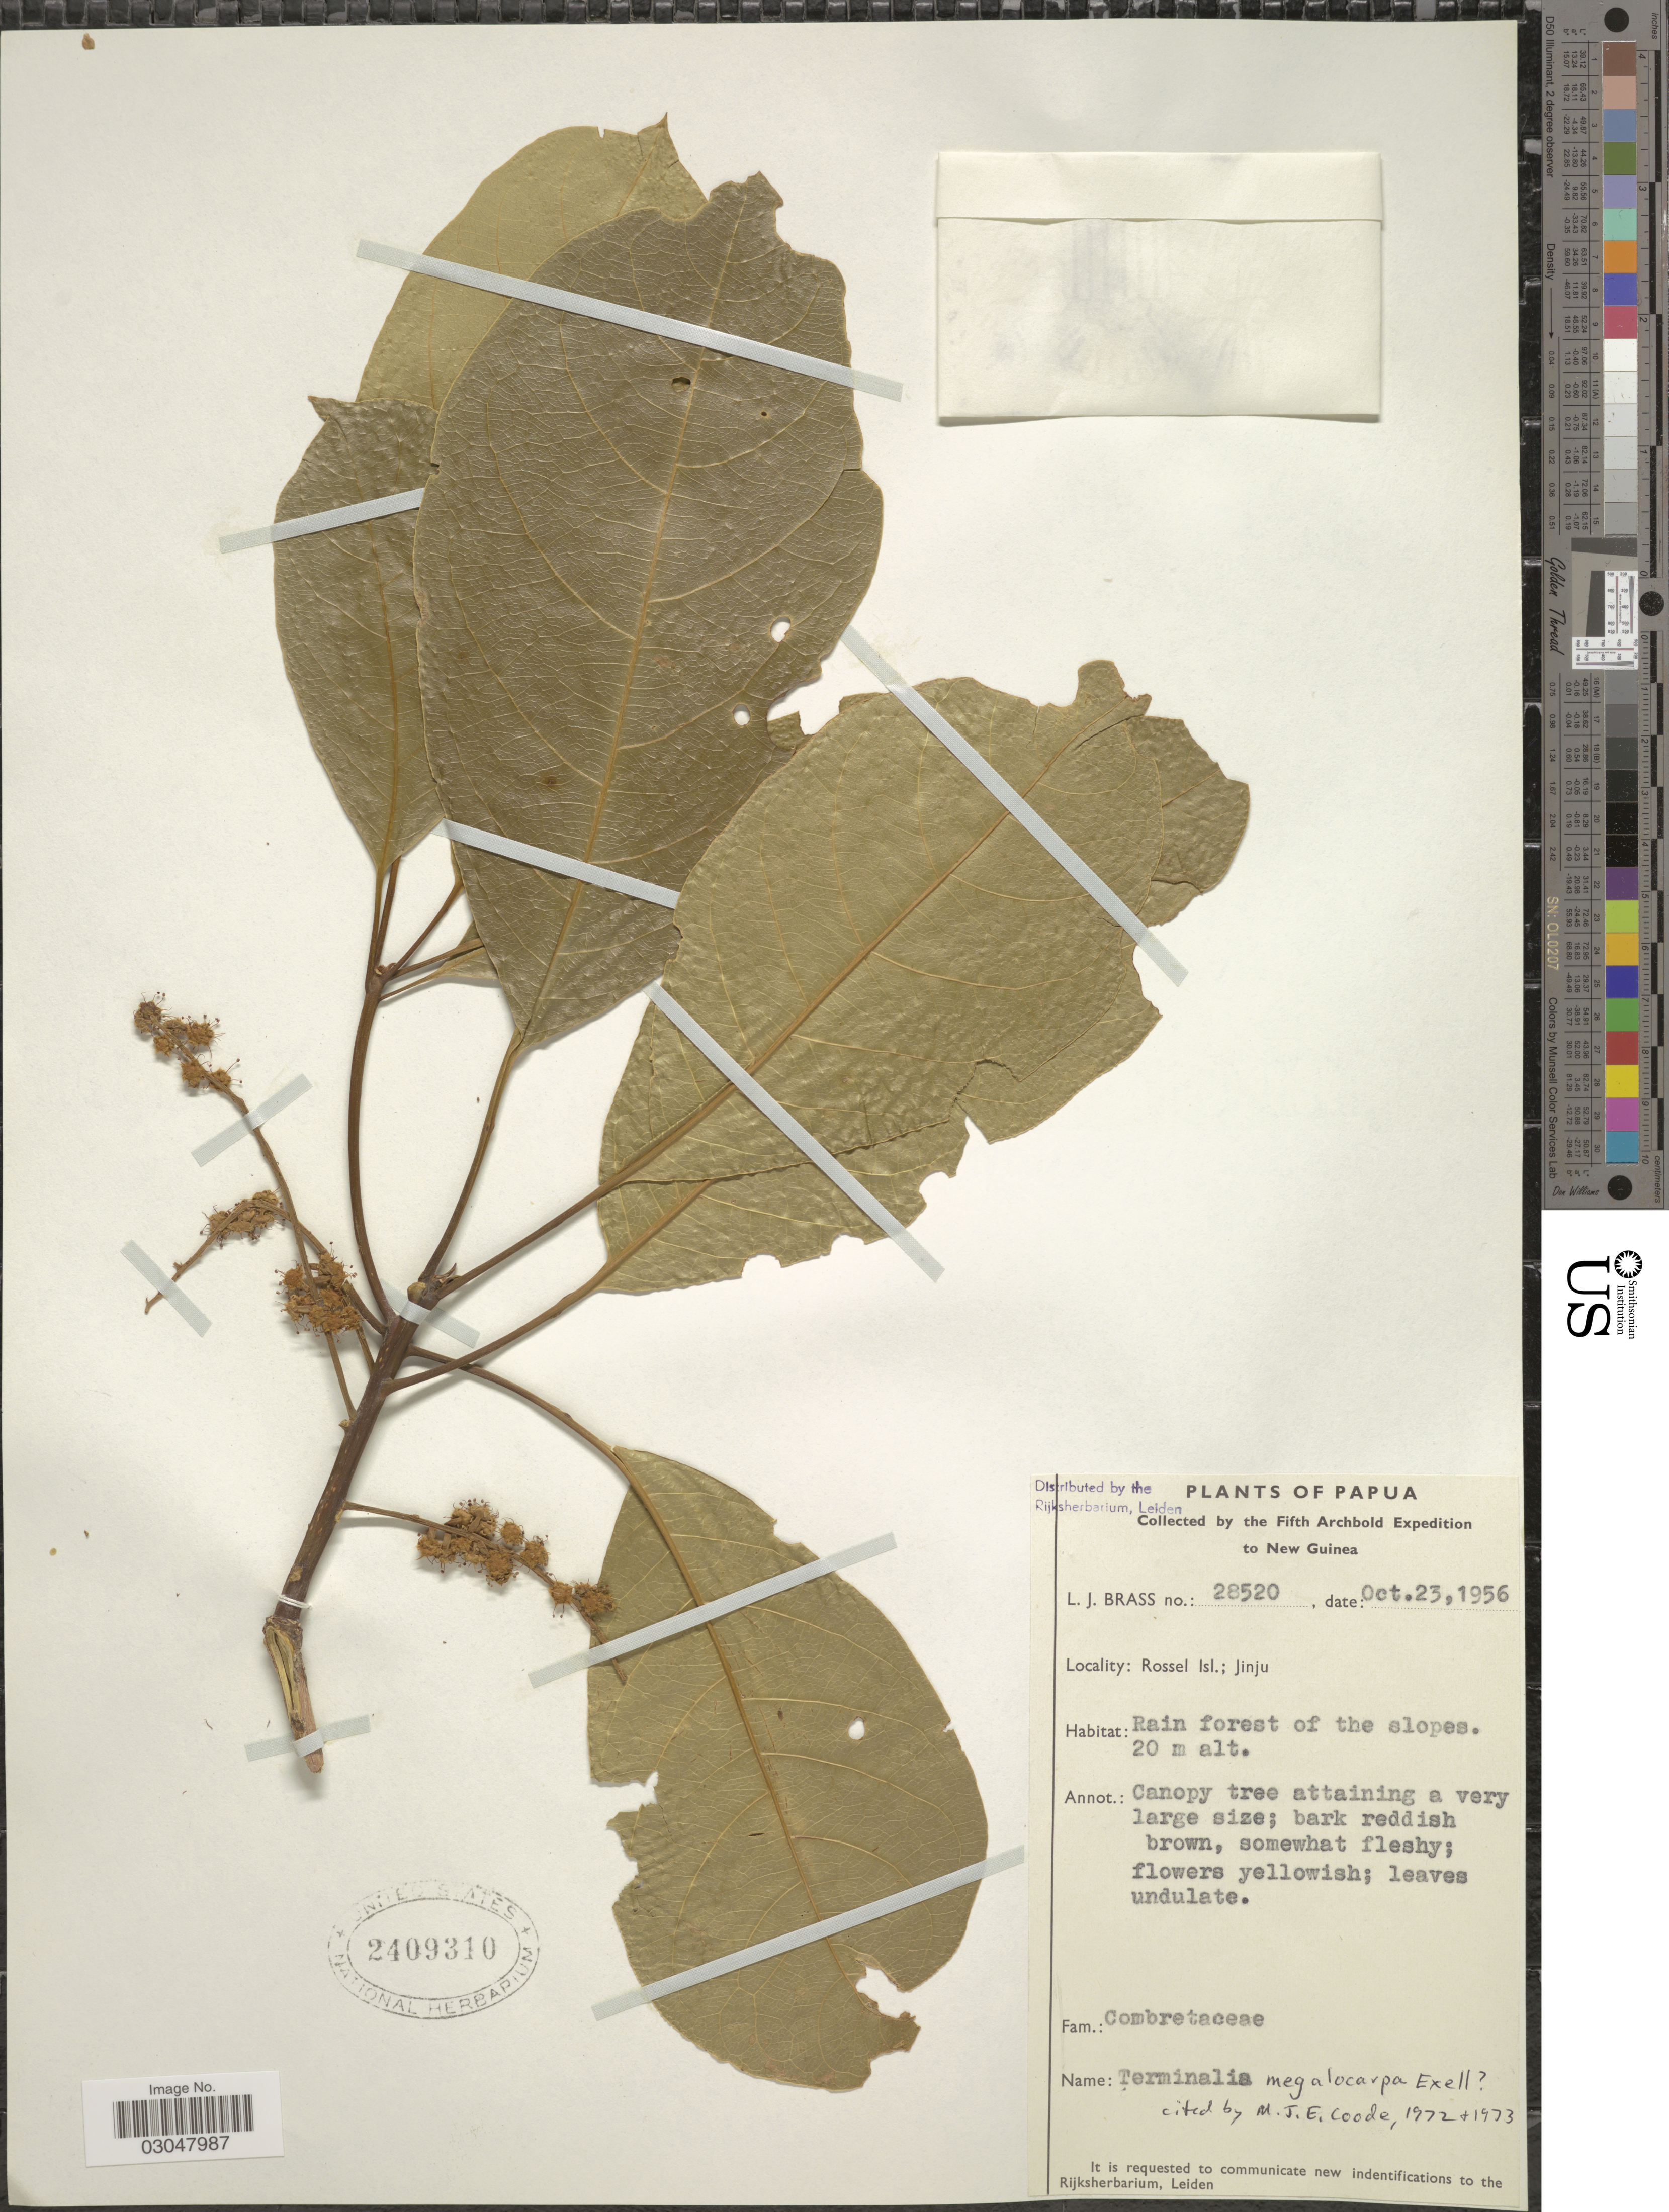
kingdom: Plantae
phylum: Tracheophyta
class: Magnoliopsida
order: Myrtales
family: Combretaceae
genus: Terminalia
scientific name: Terminalia megalocarpa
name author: Exell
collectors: L. J. Brass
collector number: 28520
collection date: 1956-10-23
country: Papua New Guinea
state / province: Milne Bay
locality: Papua, New Guina. Rossel Isl.; Jinju. Rain forest of the slopes.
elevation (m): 20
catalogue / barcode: US 2409310